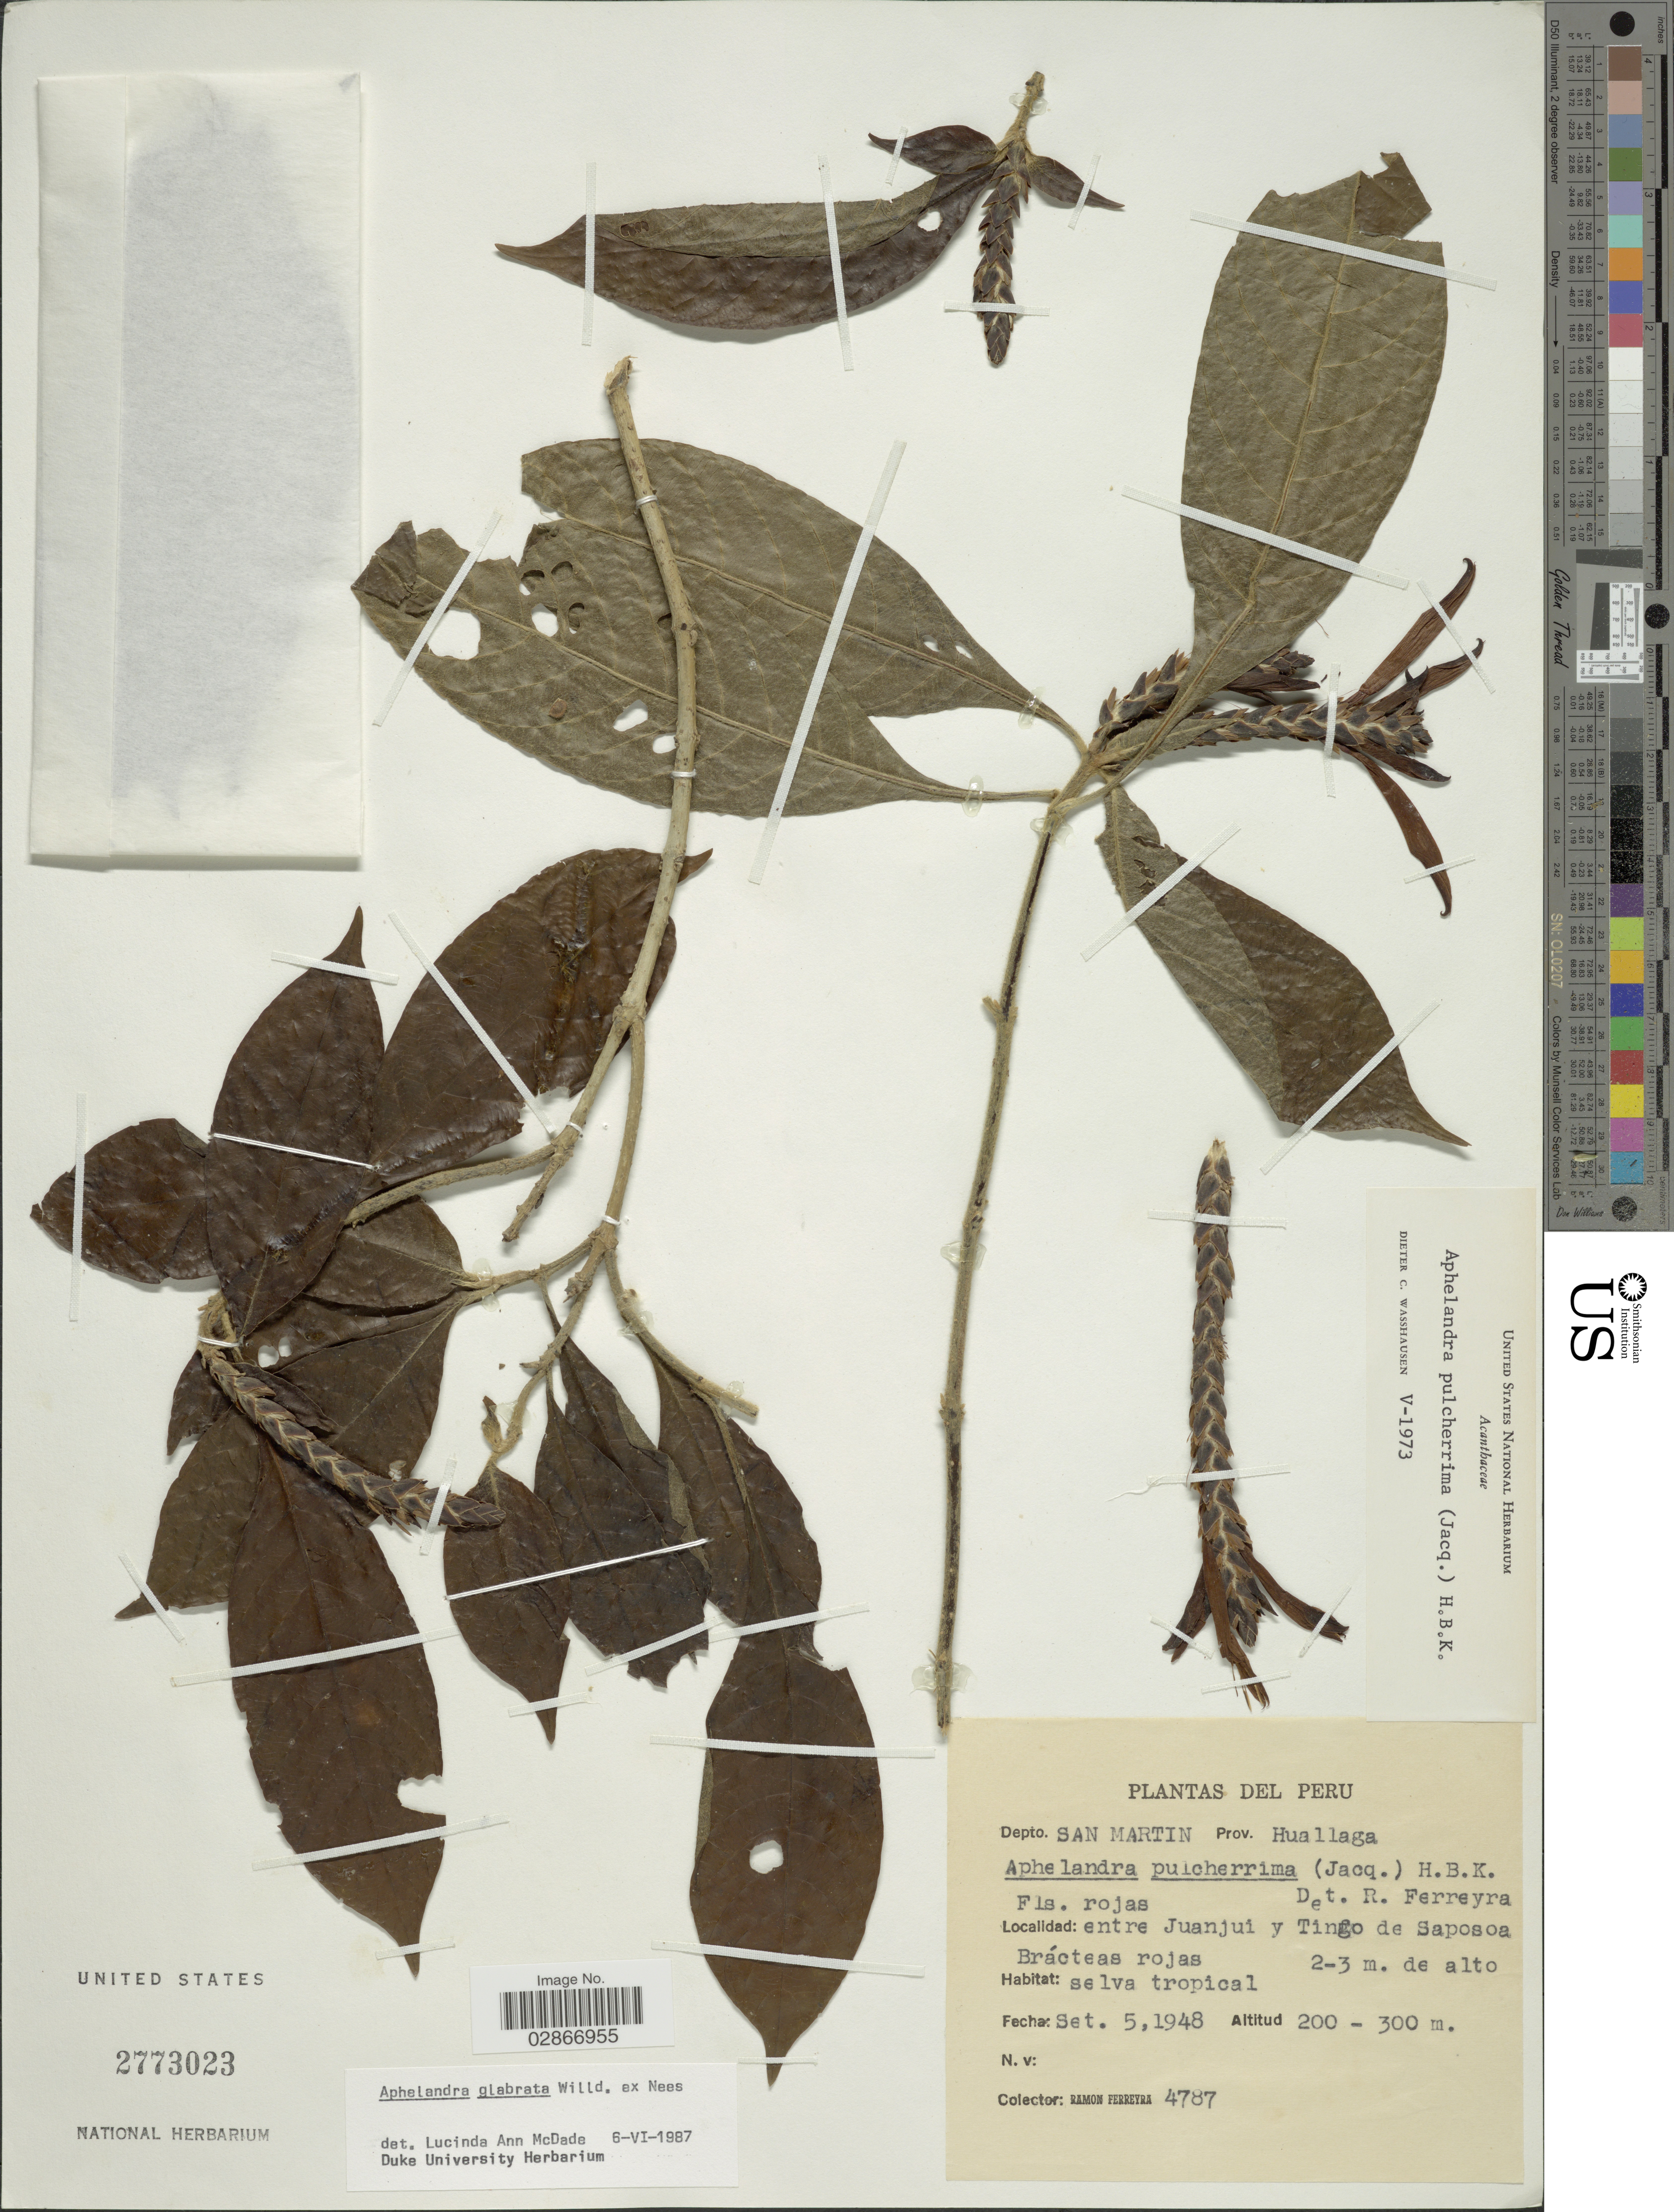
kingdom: Plantae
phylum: Tracheophyta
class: Magnoliopsida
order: Lamiales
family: Acanthaceae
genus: Aphelandra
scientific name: Aphelandra glabrata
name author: Willd. ex Nees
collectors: R. A. Ferreyra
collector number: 4787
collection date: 1948-09-05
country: Peru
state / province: San Martín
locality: Depto. San Martin. Prov. Huallaga. Entre Juanjui y Tingo de Saposoa Brácteas rojas.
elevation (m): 200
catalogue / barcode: US 2773023